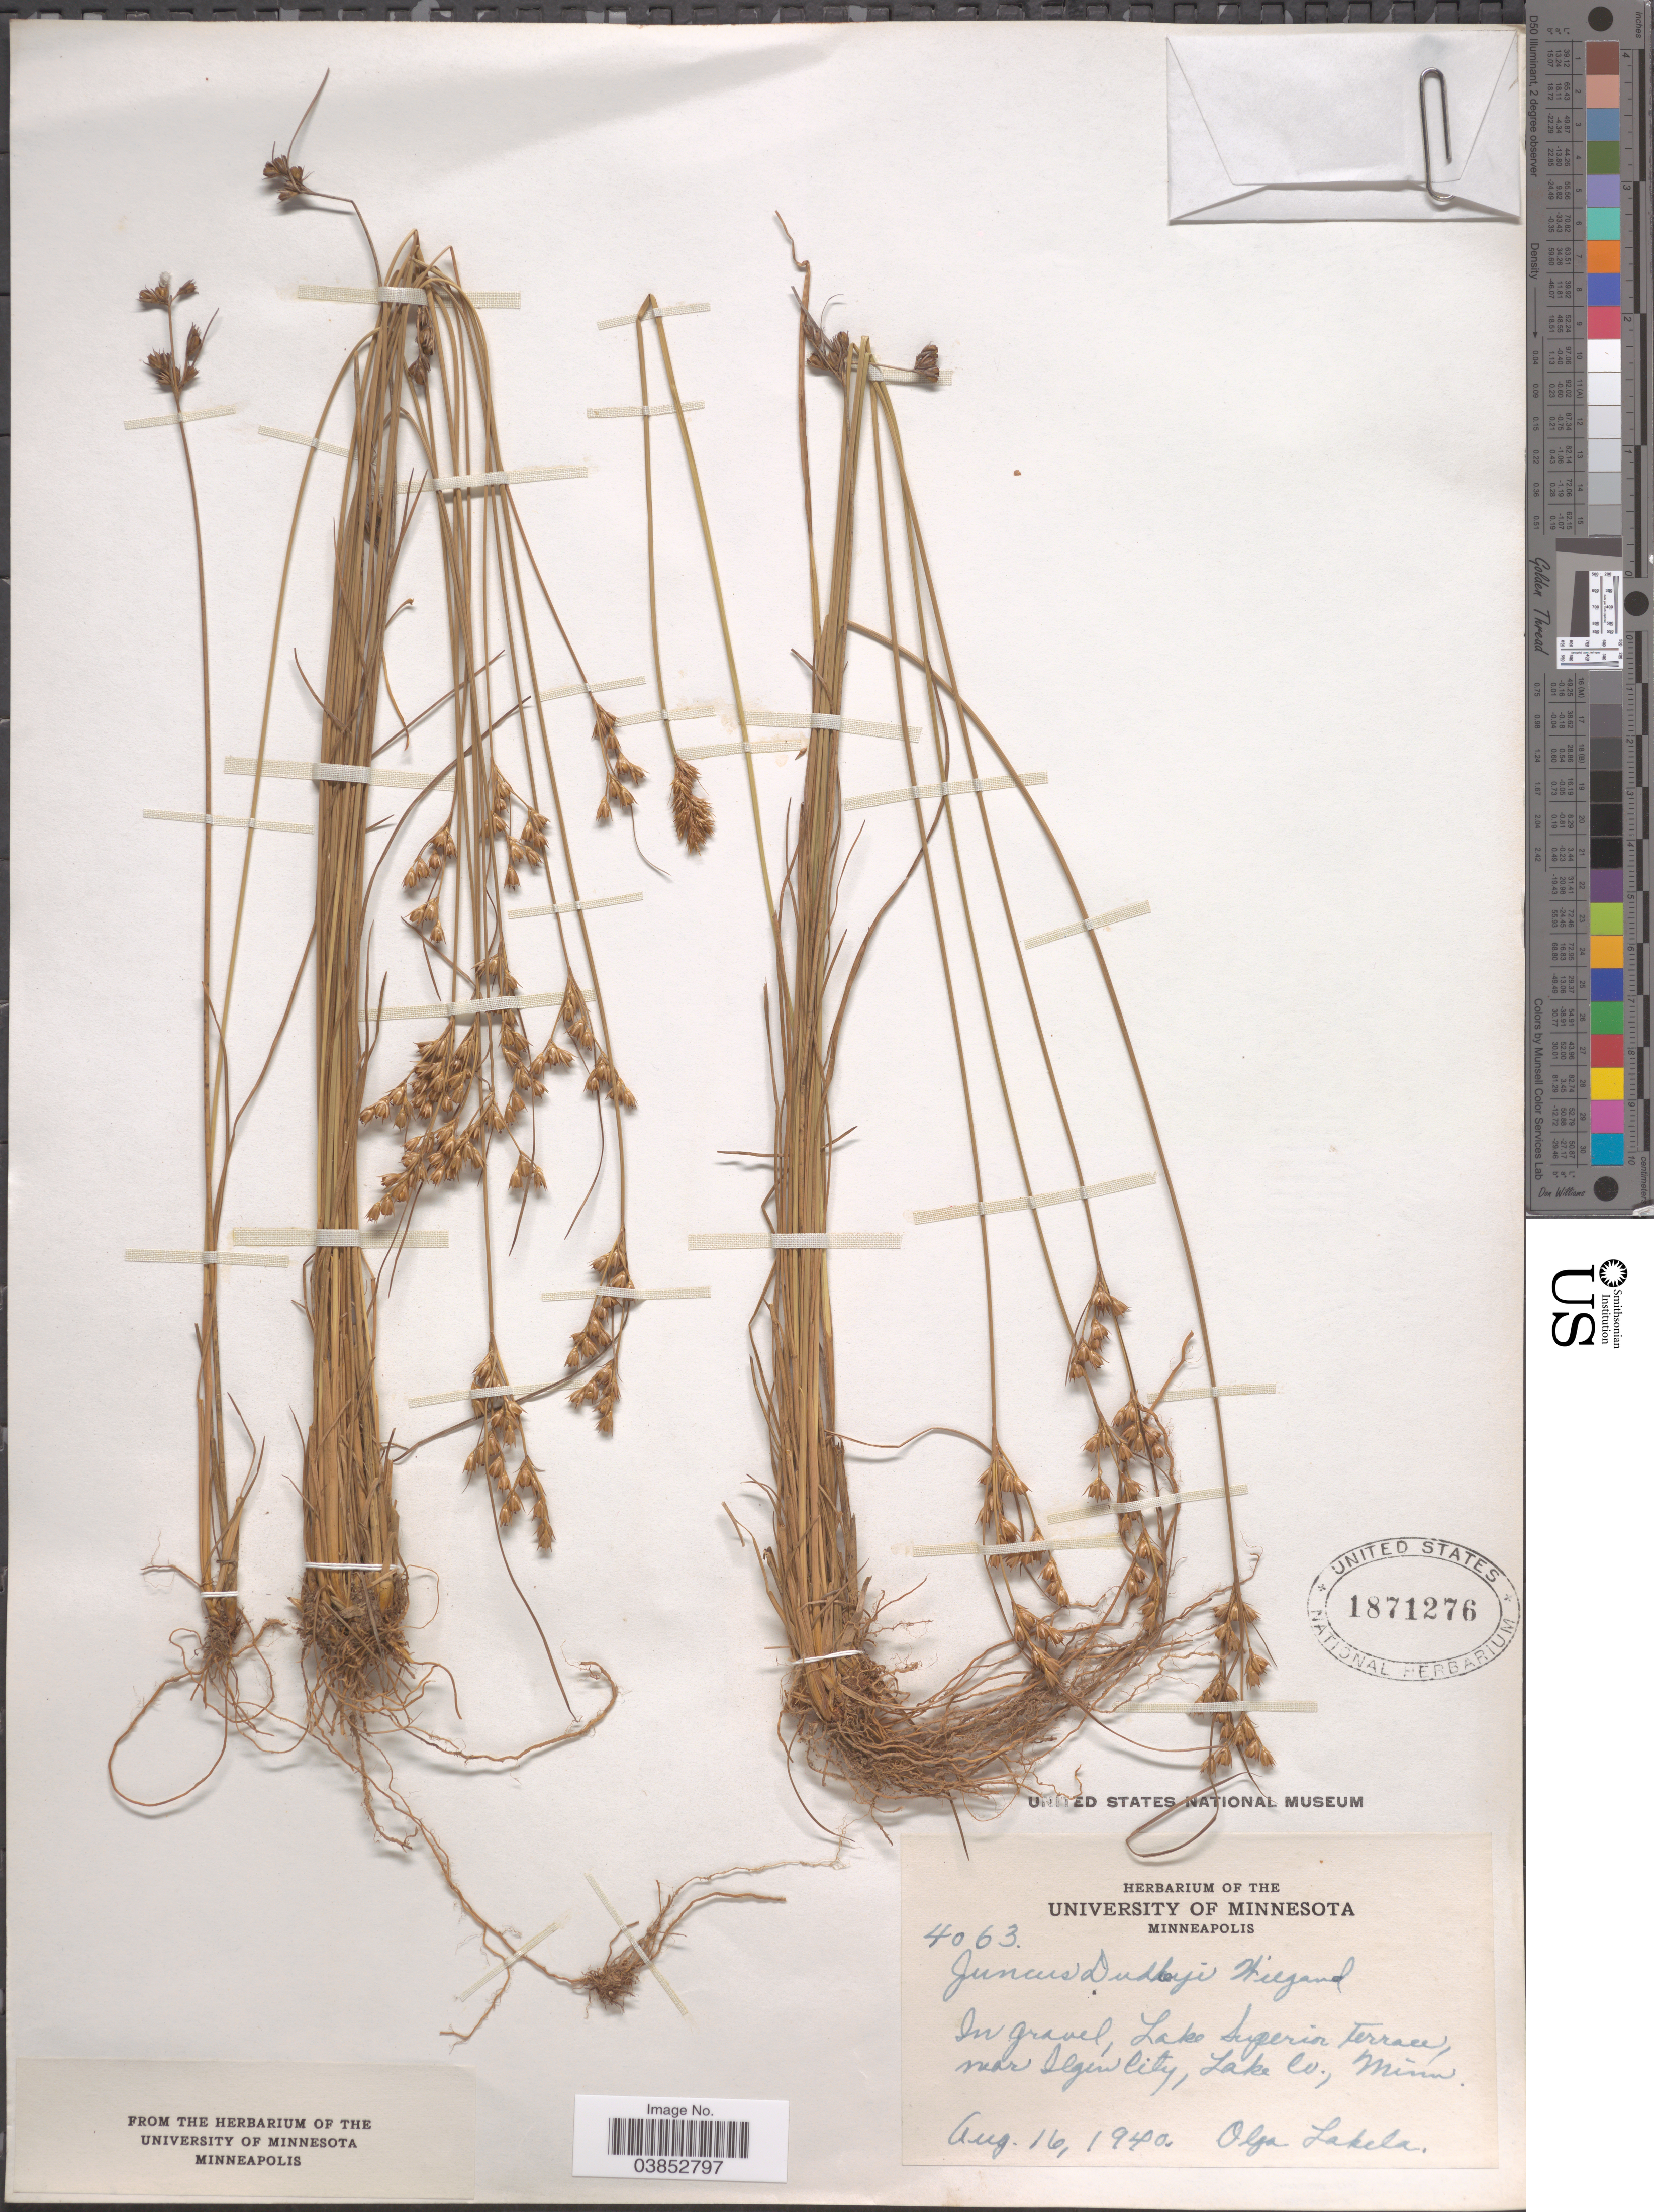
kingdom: Plantae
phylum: Tracheophyta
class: Liliopsida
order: Poales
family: Juncaceae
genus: Juncus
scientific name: Juncus dudleyi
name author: Wiegand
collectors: O. K. Lakela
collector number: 4063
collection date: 1940-08-16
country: United States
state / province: Minnesota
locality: In gravel, Lake Superior Terrace, near Ilgen City, Lake Co.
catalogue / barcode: US 1871276